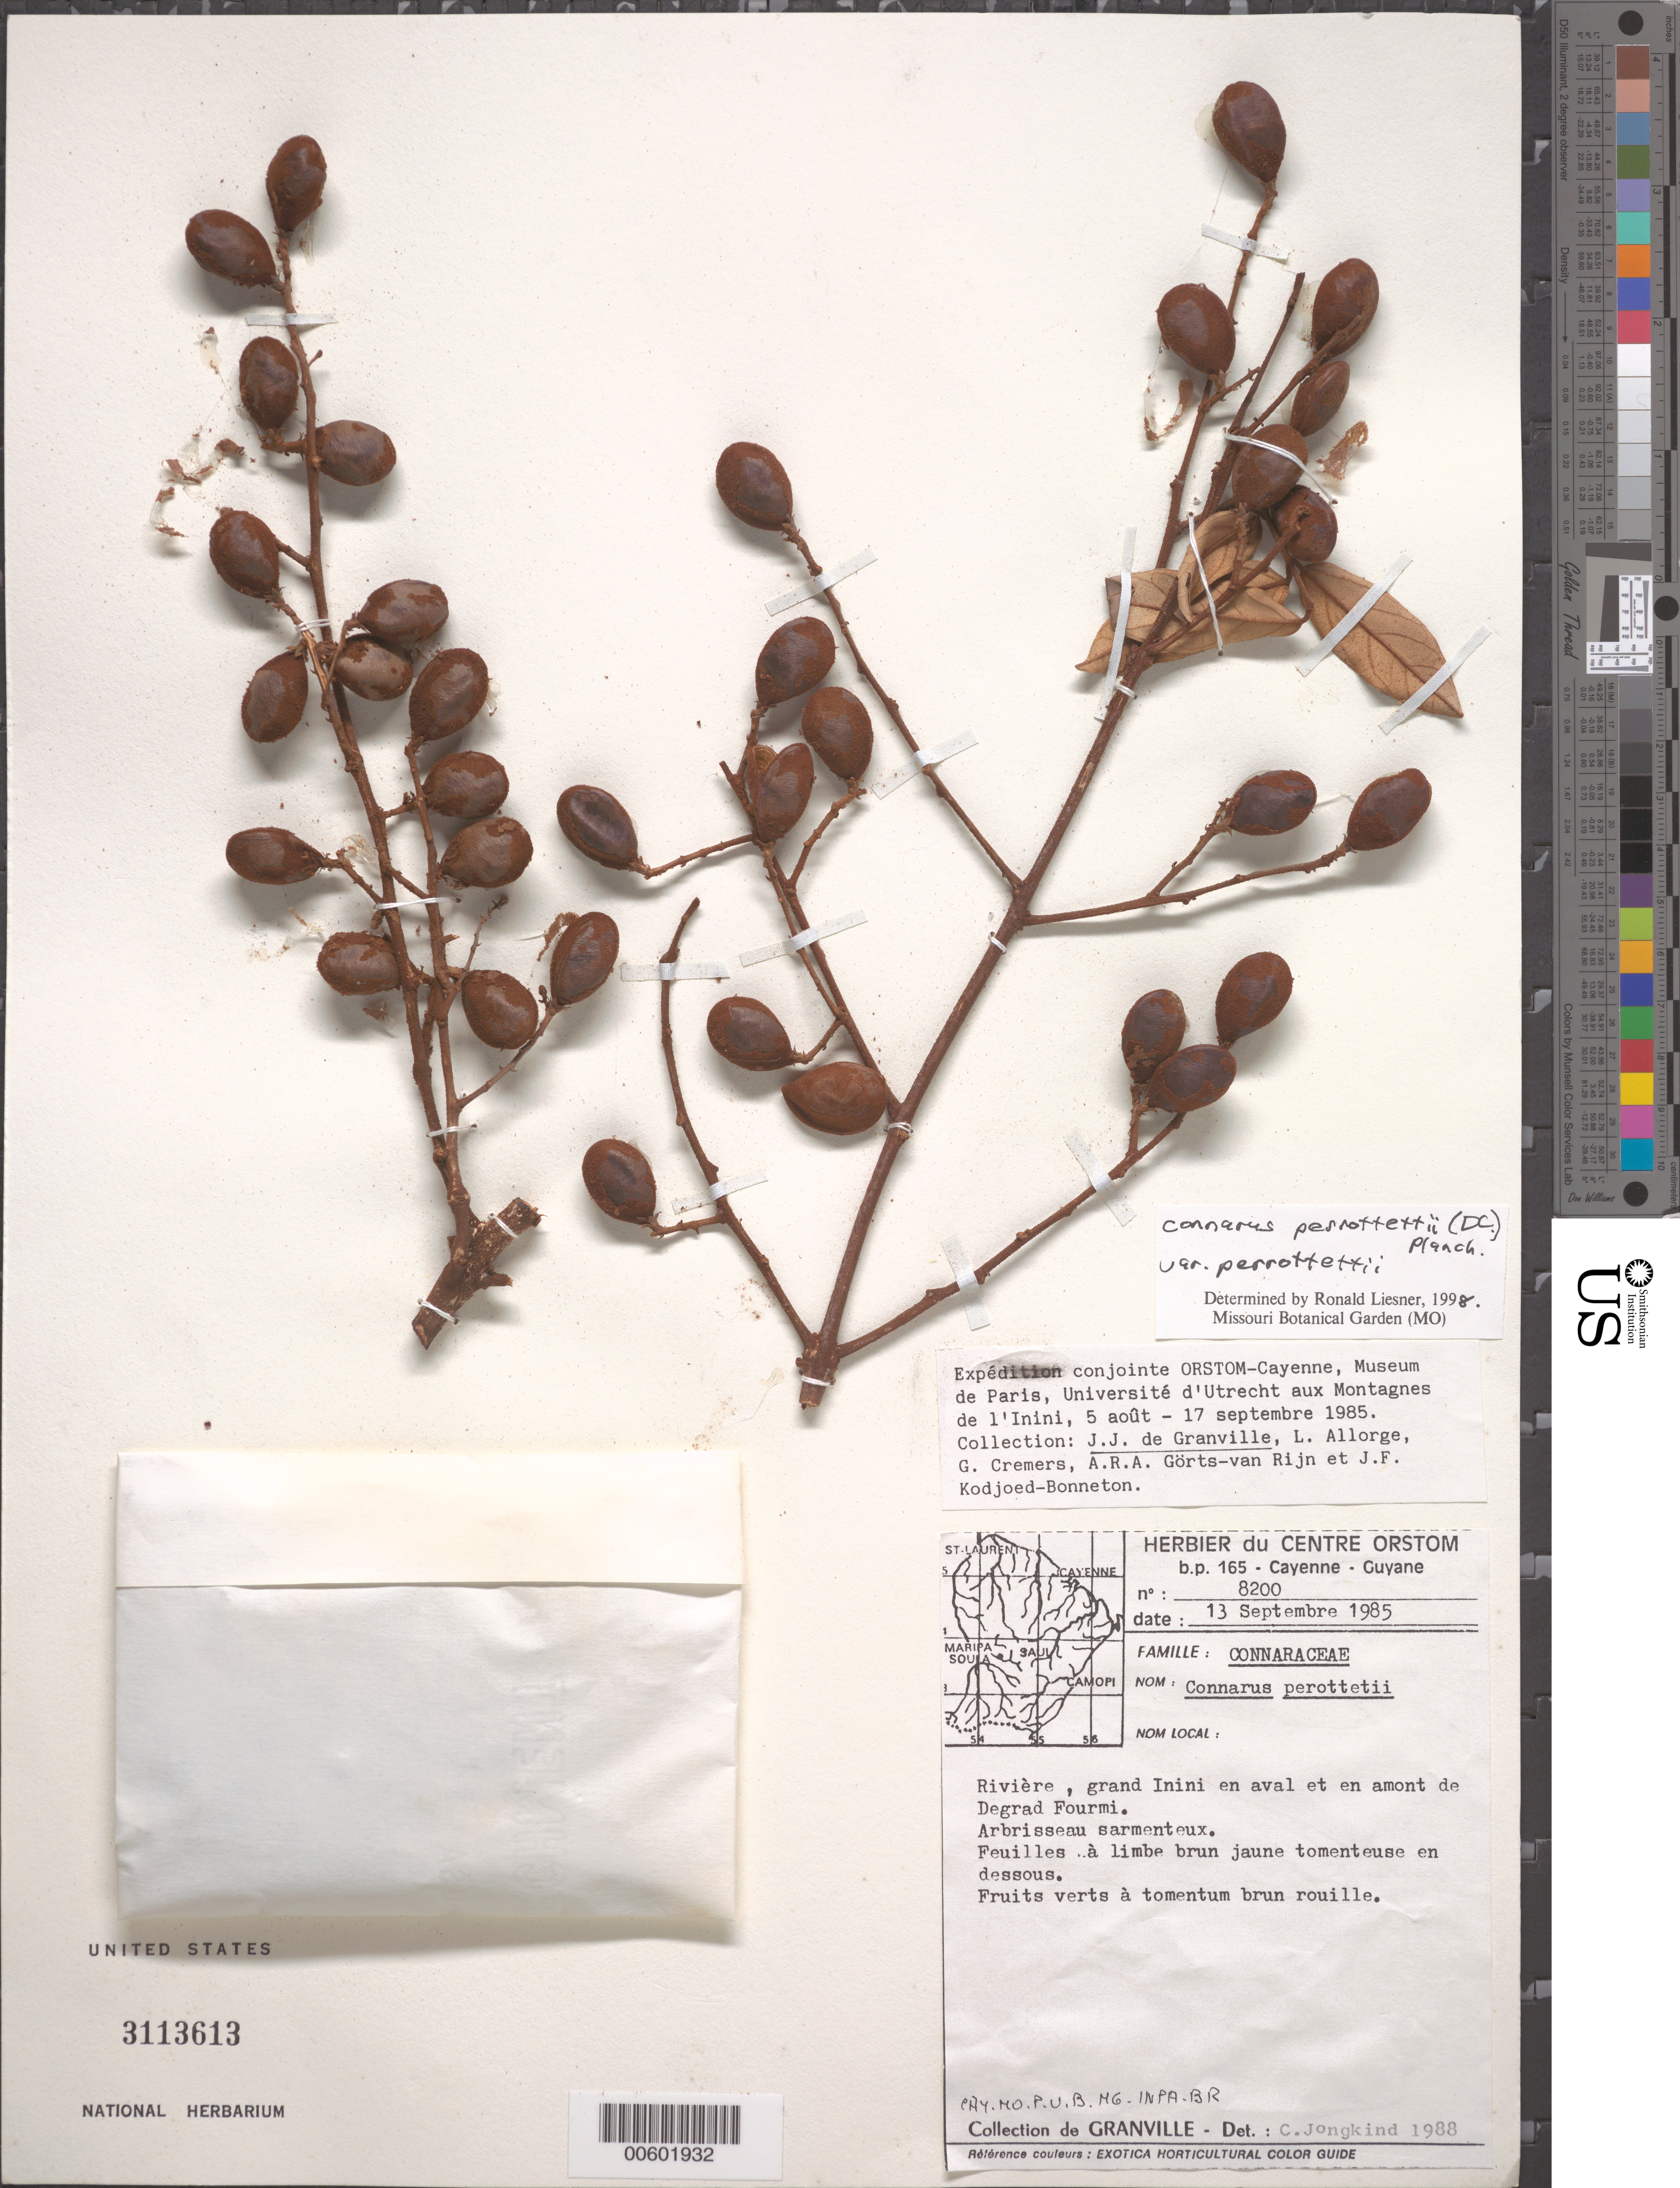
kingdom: Plantae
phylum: Tracheophyta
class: Magnoliopsida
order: Oxalidales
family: Connaraceae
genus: Connarus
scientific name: Connarus perrottetii var. perrottetii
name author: (DC.) Planch.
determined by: Liesner, R. L.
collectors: J.-J. de Granville, L. Allorge, G. Cremers, A. .R. A. Görts-van Rijn & J. Kodjoed-Bonneton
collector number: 8200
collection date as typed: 13-Sep-85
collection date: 1985-09-13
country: French Guiana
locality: Montagnes Bellevue de l'Inini, Rivière Grand Inini en aval et en amont de Dégrad Fourmi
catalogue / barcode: US 3113613